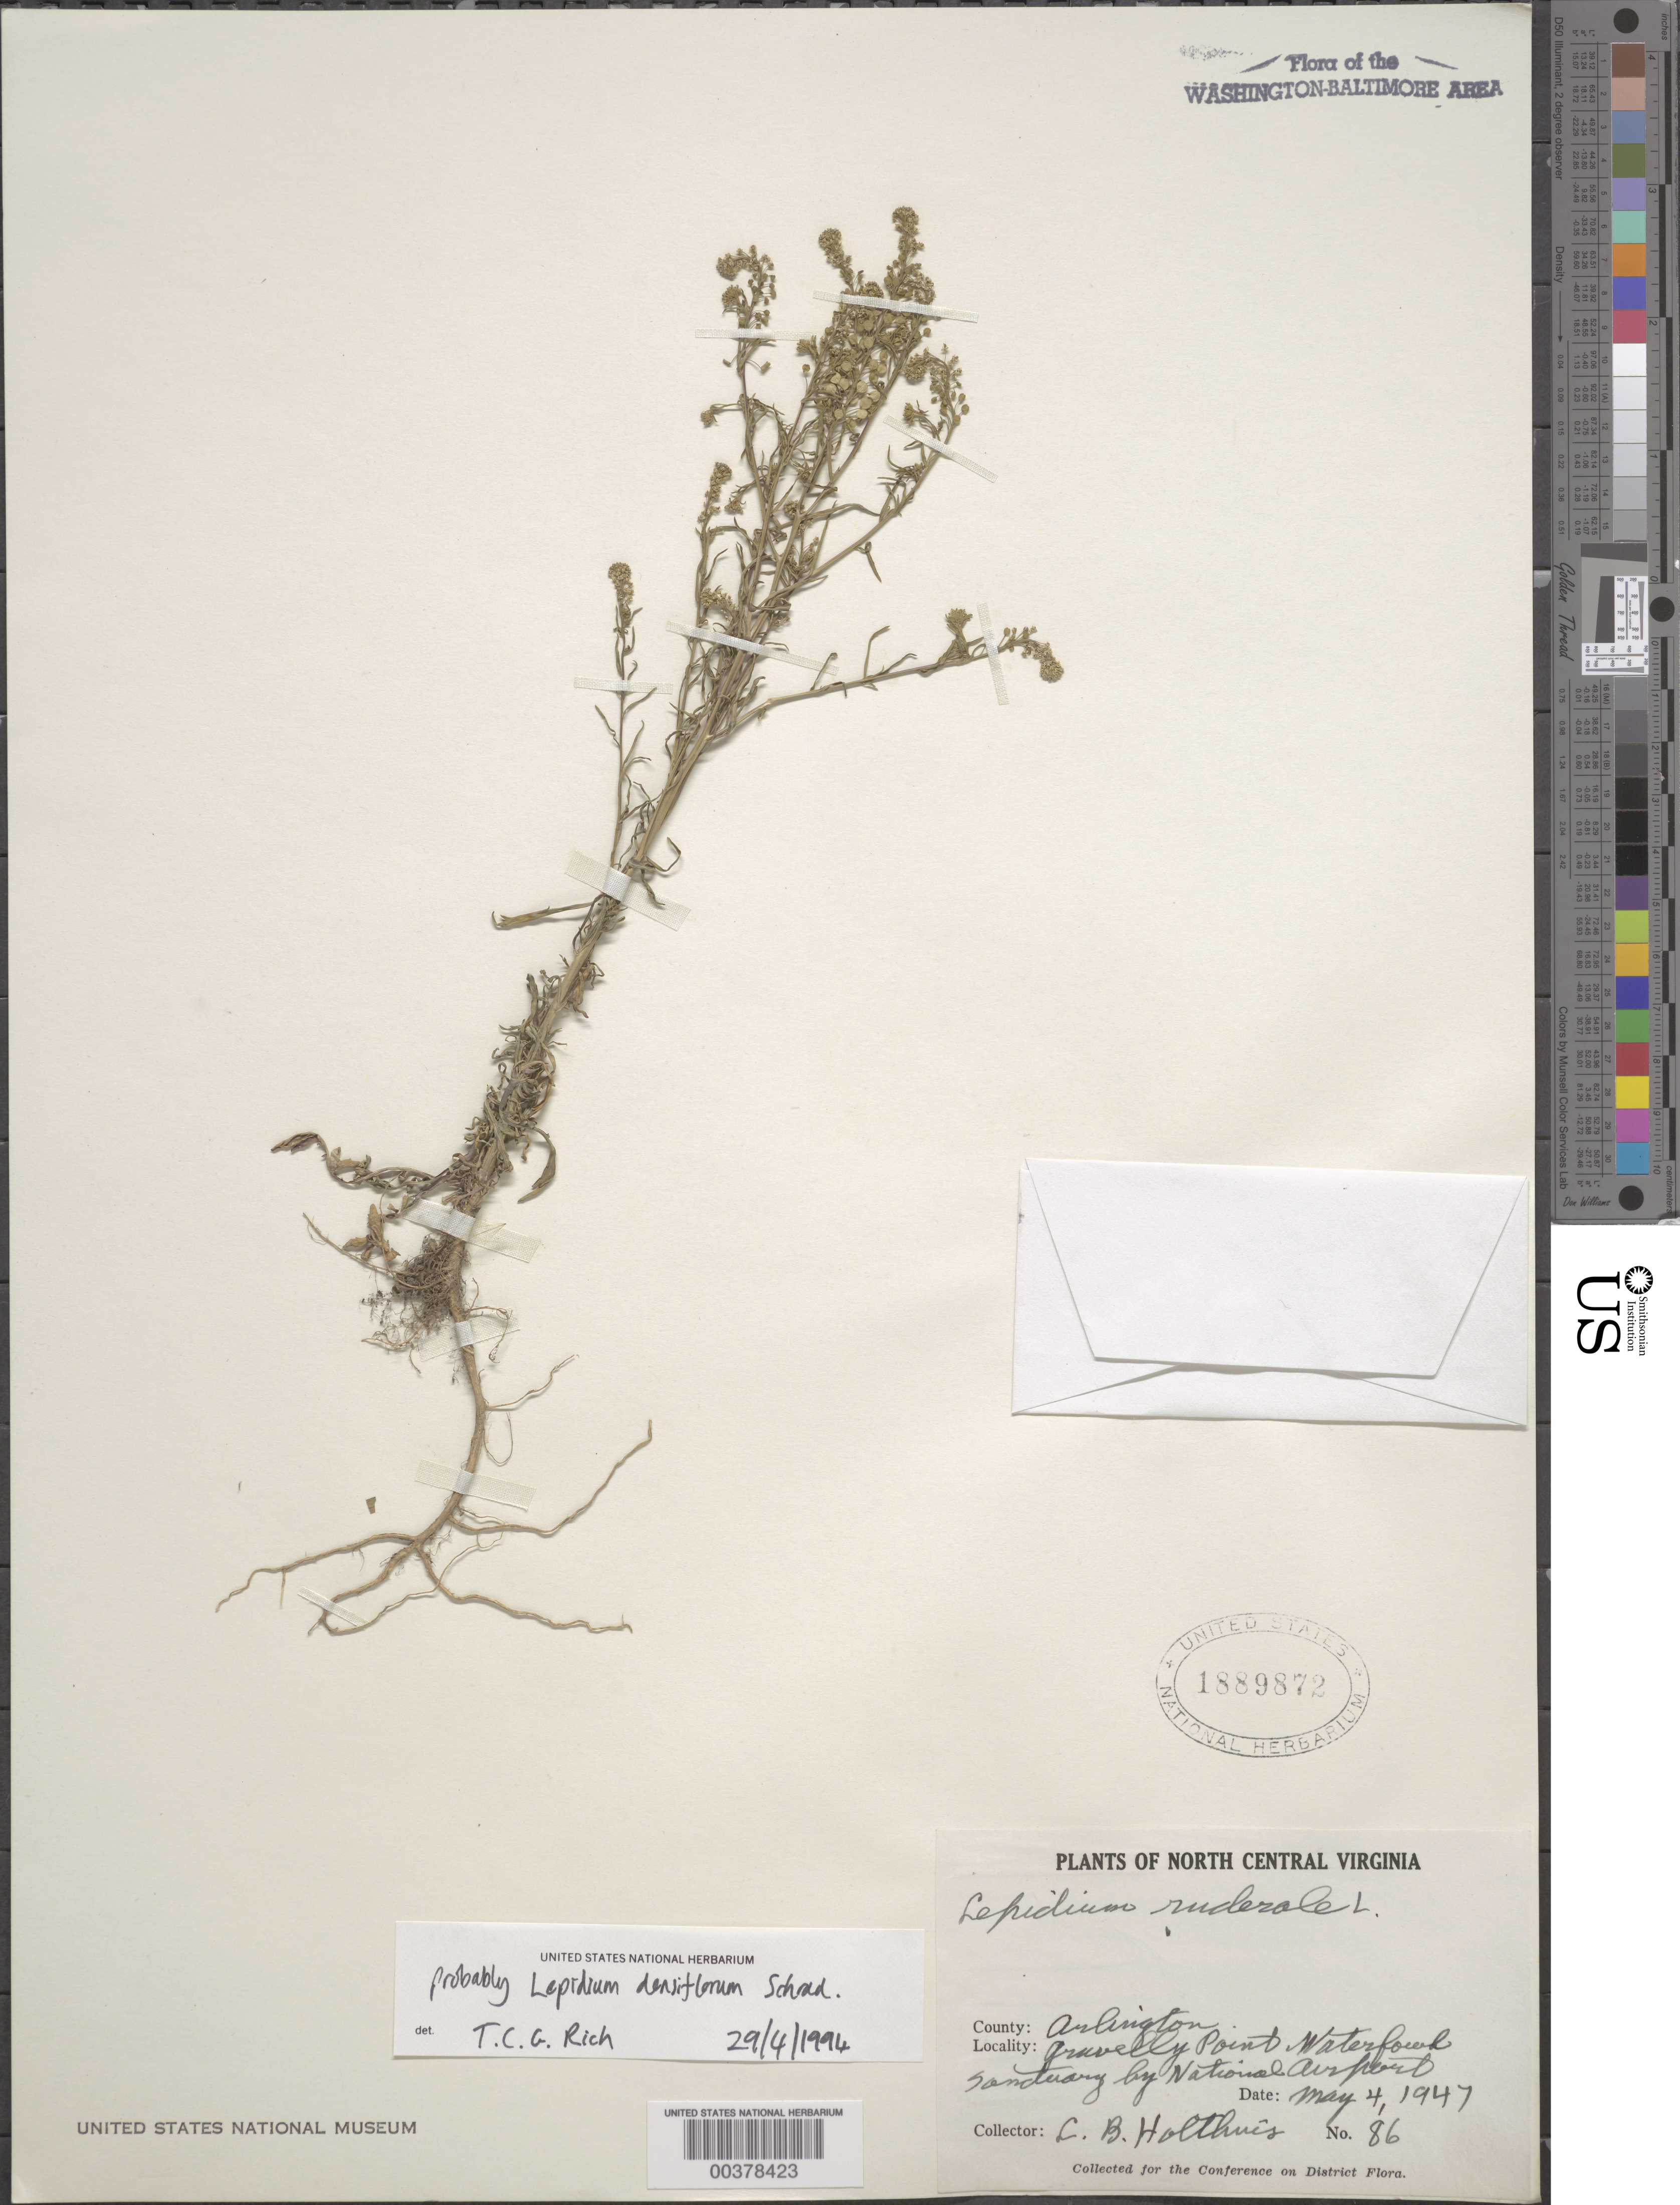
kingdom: Plantae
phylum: Tracheophyta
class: Magnoliopsida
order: Brassicales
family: Brassicaceae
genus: Lepidium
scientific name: Lepidium densiflorum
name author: Schrad.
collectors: C. Holthuis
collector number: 86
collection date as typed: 04 May 1947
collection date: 1947-05-04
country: United States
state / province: Virginia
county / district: Arlington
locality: Gravelly Point Waterfowl Sanctuary, National Airport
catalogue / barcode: US 1889872